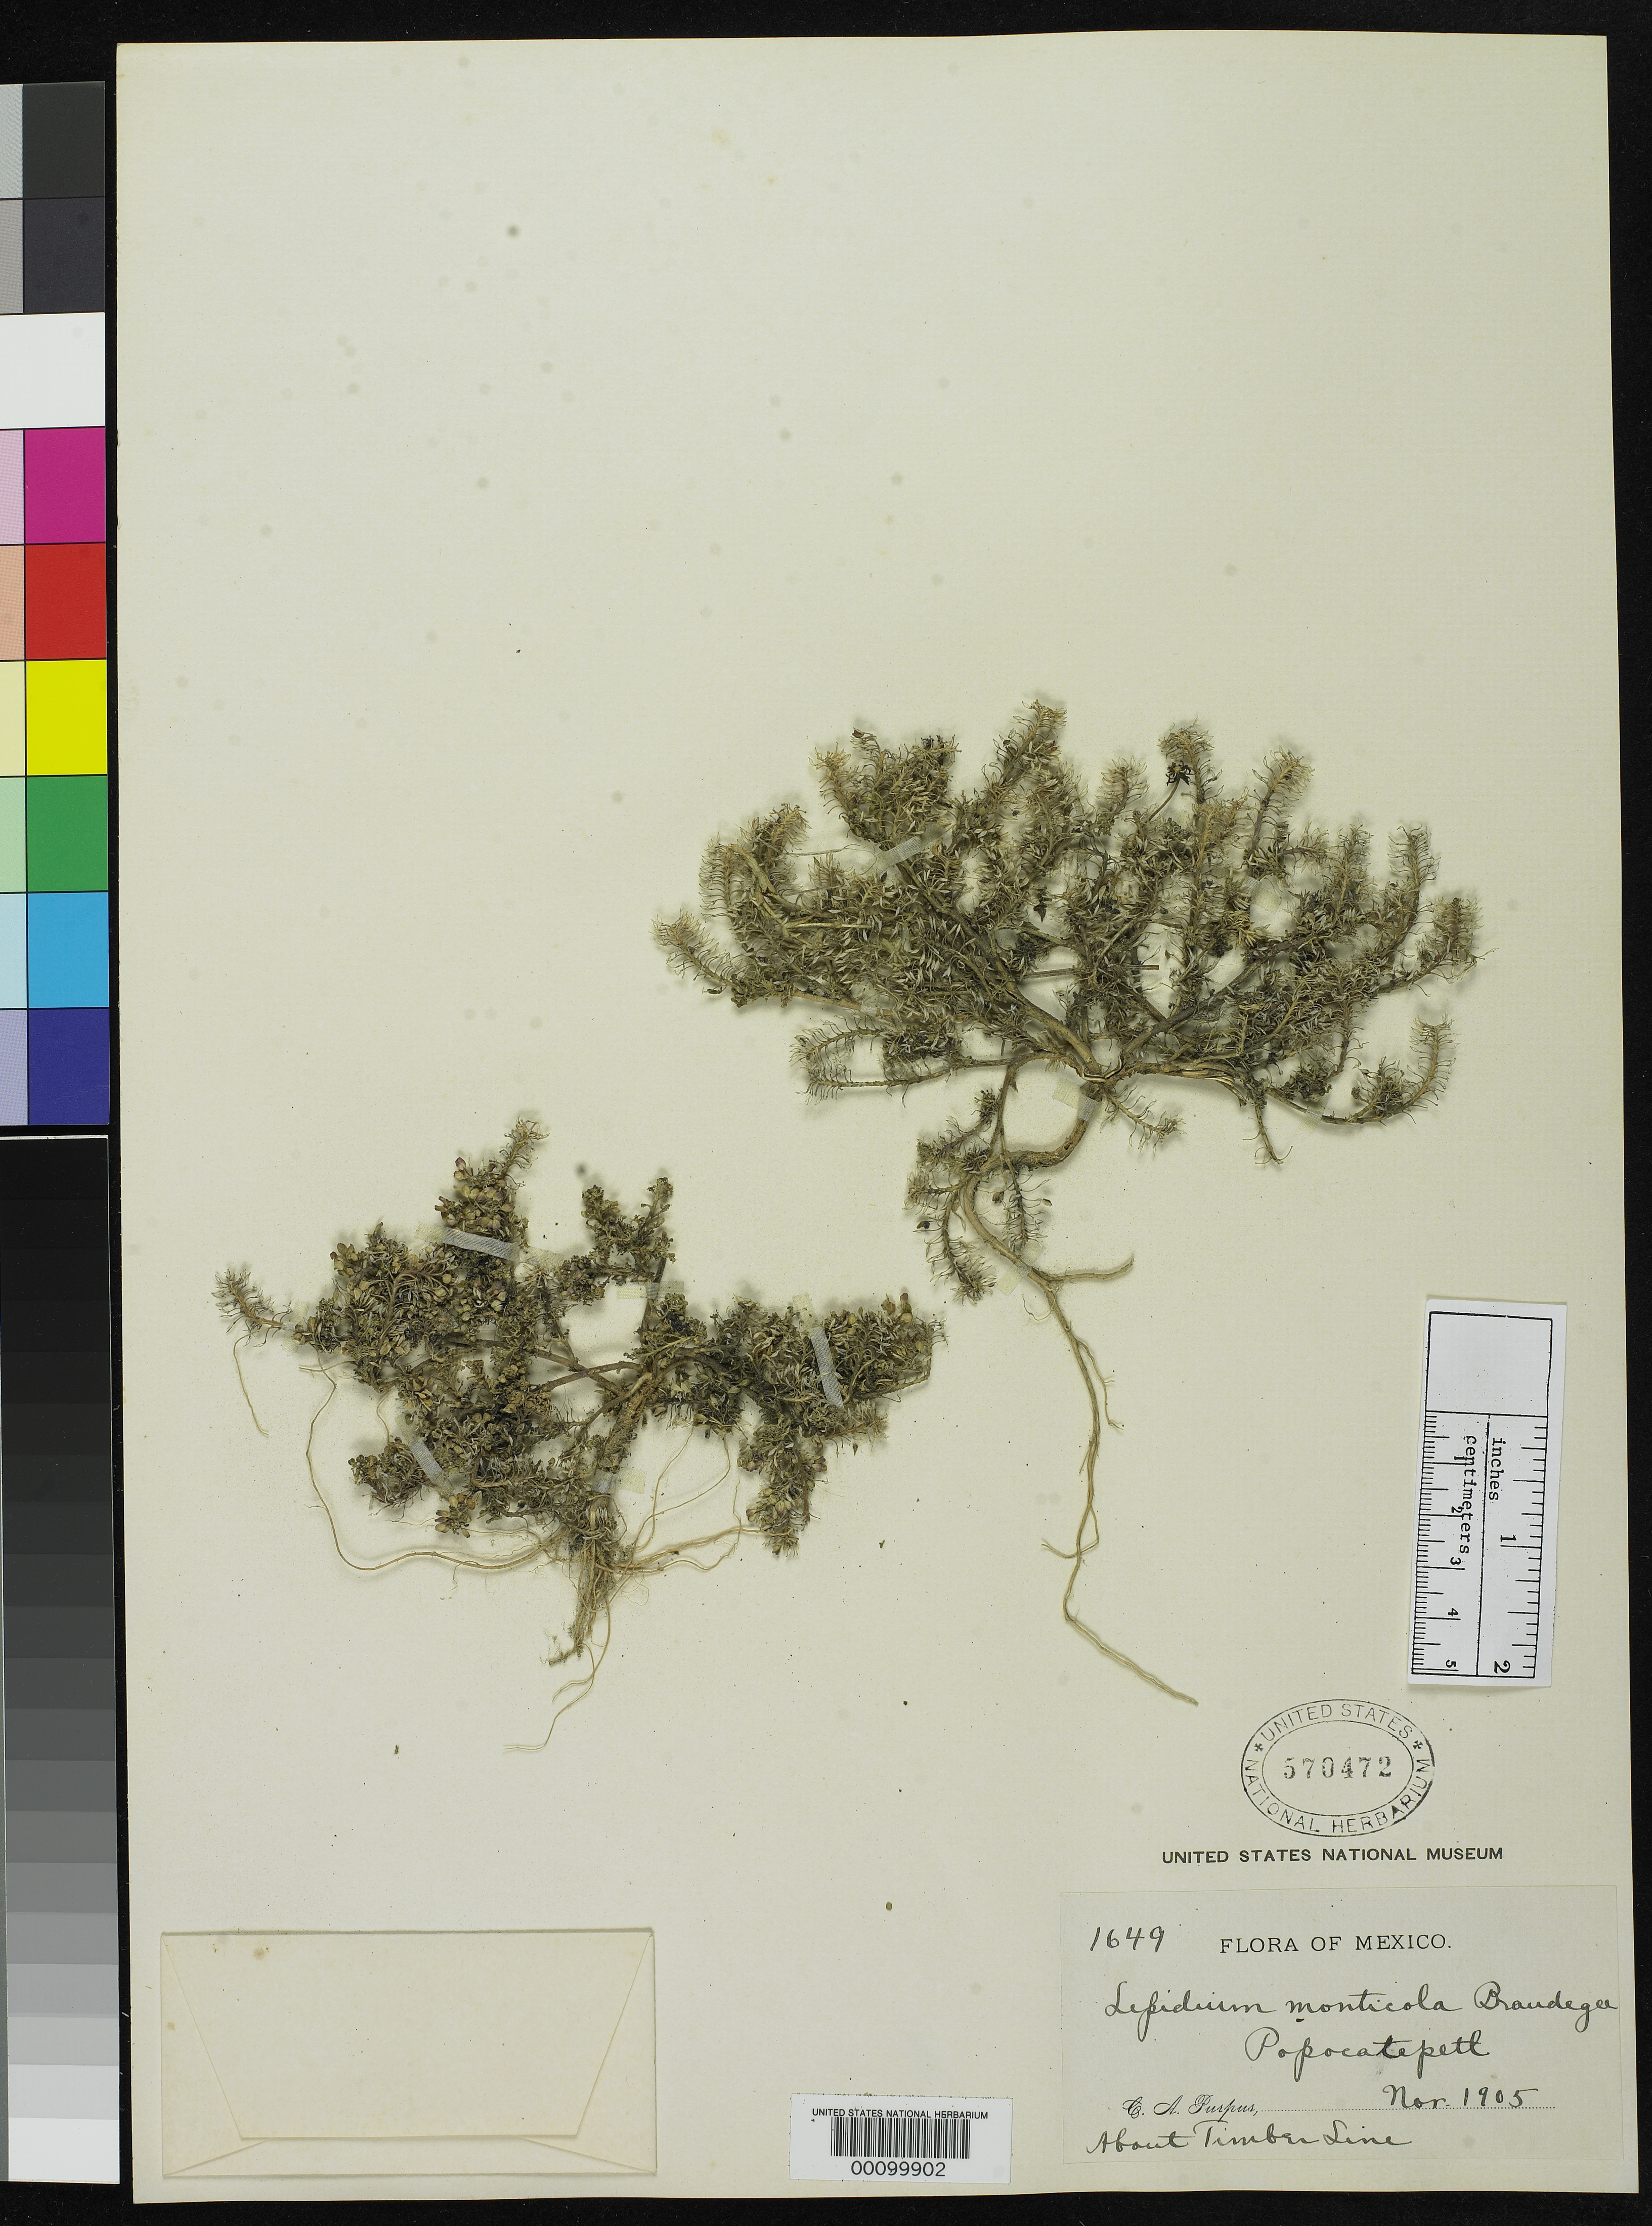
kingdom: Plantae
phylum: Tracheophyta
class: Magnoliopsida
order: Brassicales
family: Brassicaceae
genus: Lepidium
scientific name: Lepidium monticola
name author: Brandegee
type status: Isotype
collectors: C. A. Purpus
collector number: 1649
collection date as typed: Nov 1905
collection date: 1905-11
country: Mexico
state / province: Puebla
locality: Popocatepetl.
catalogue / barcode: US 570472